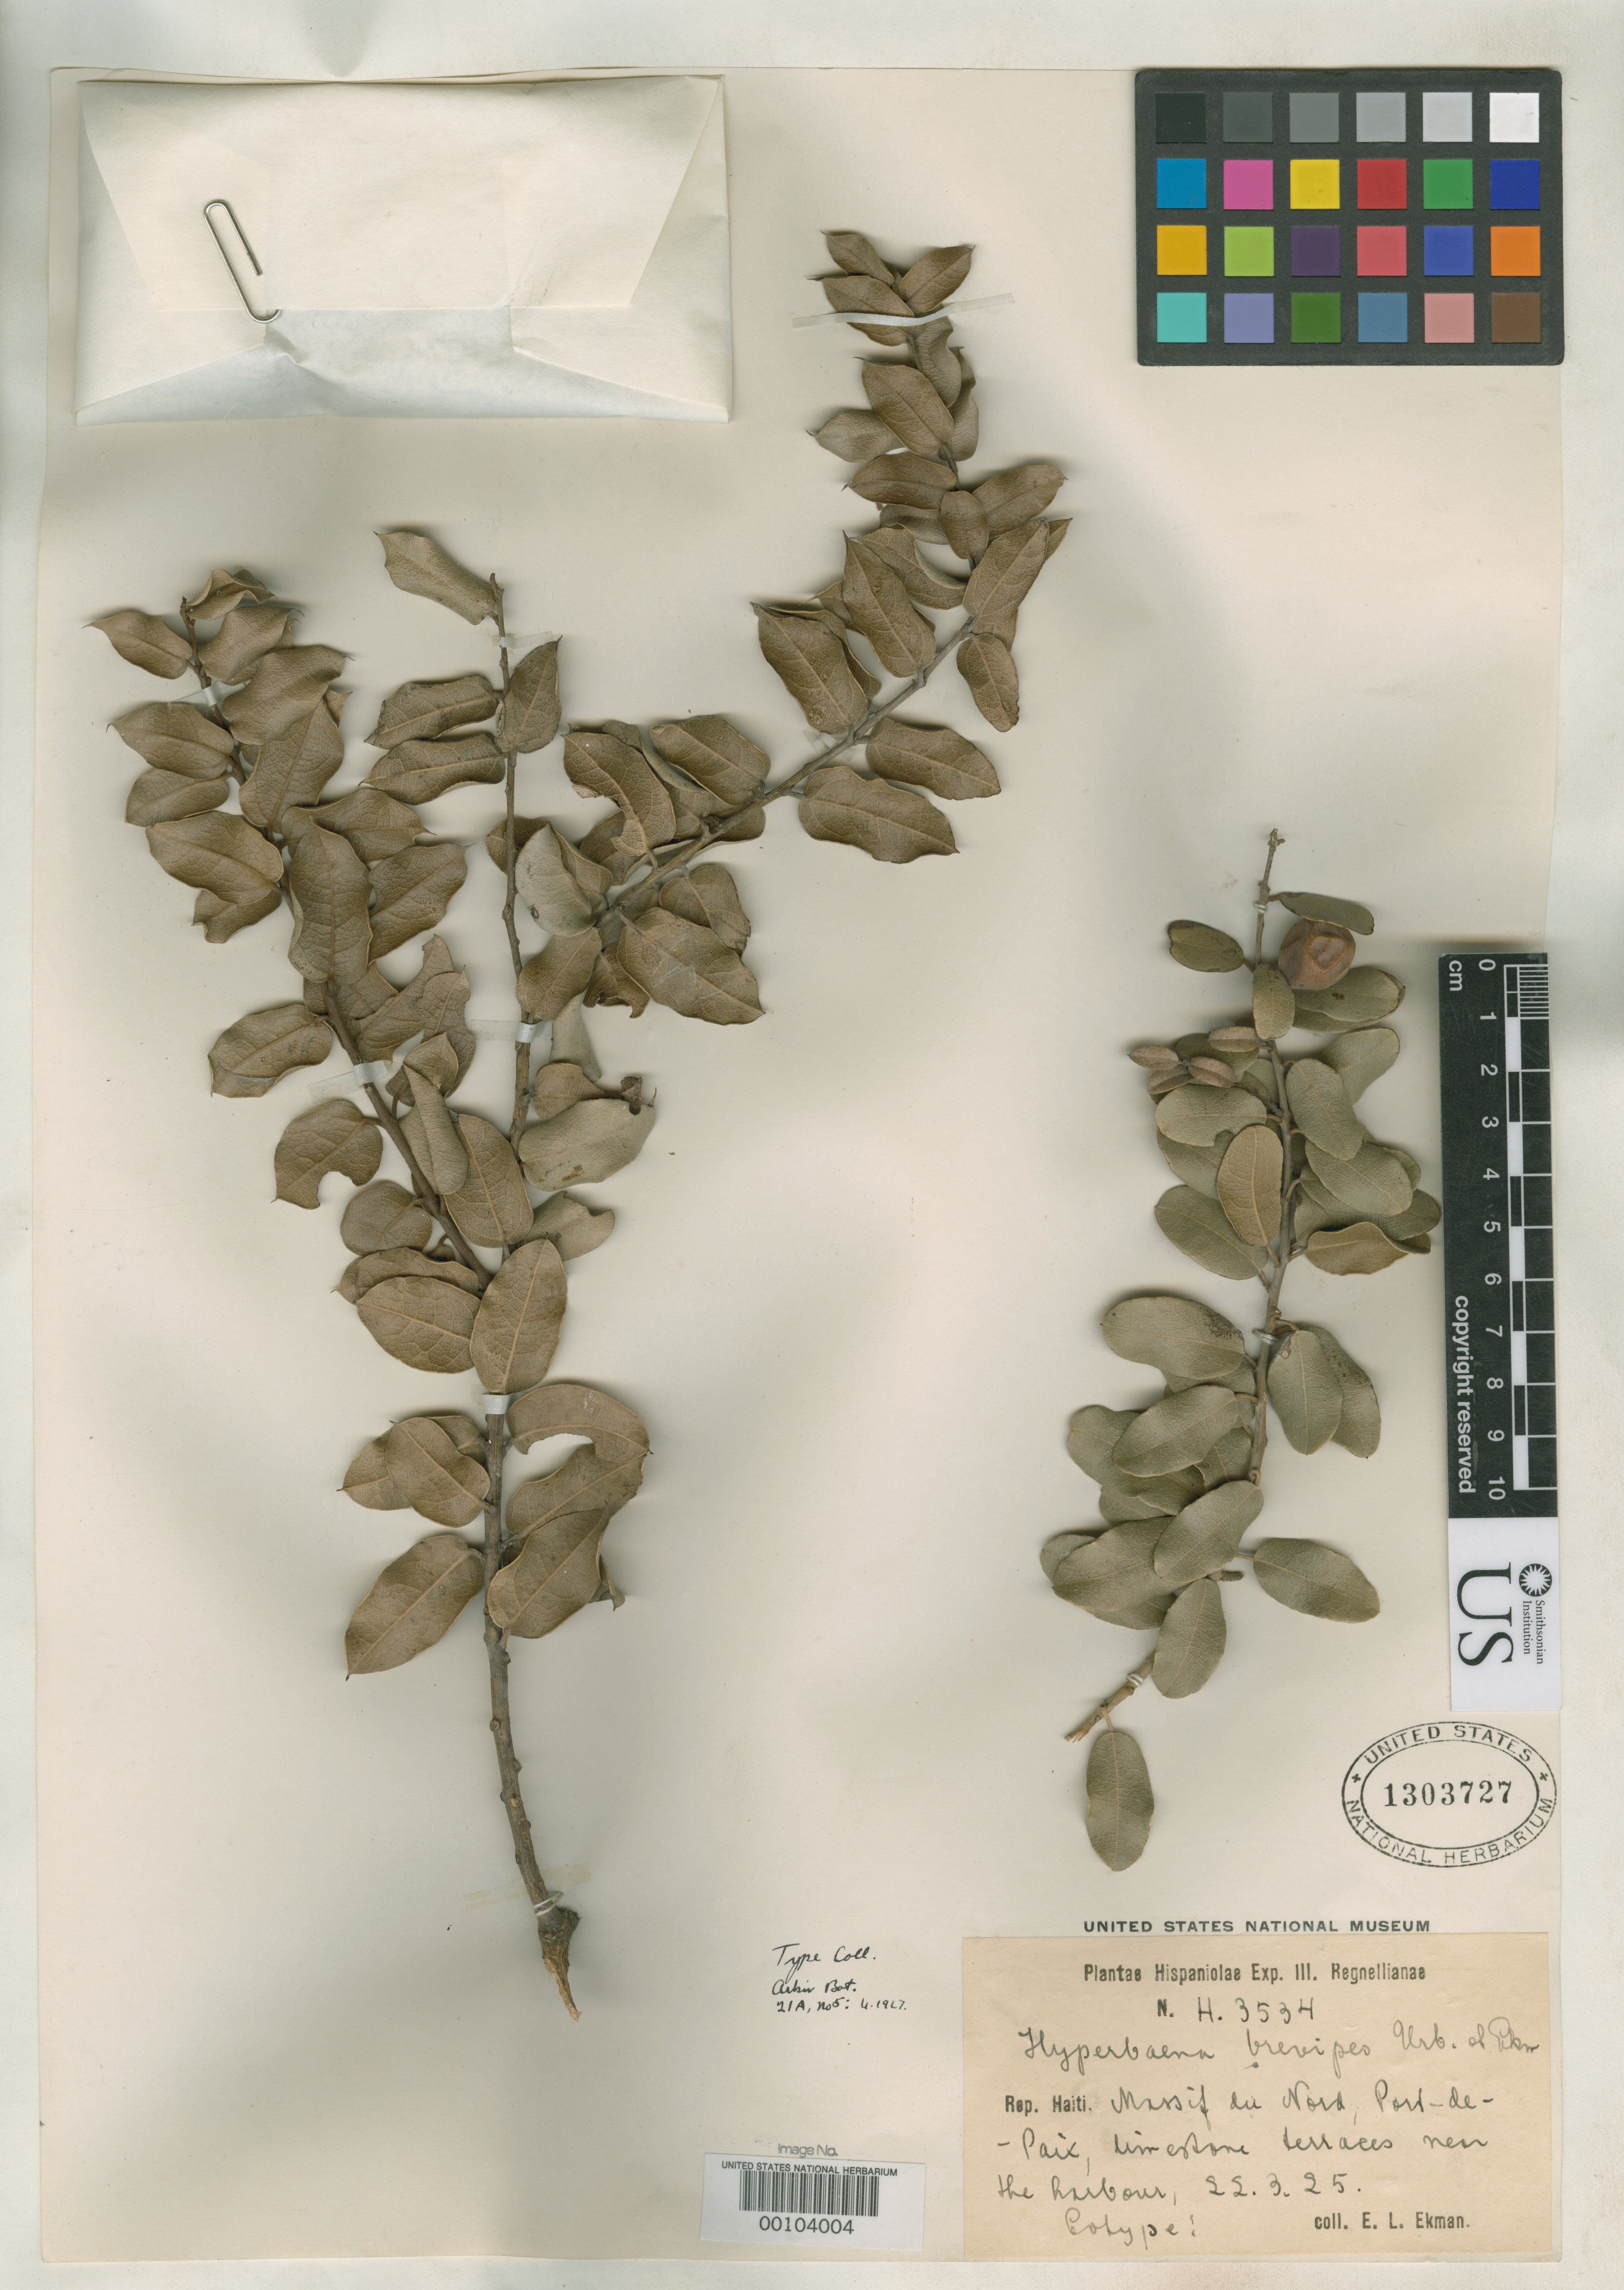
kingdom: Plantae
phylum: Tracheophyta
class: Magnoliopsida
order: Ranunculales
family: Menispermaceae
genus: Hyperbaena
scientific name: Hyperbaena brevipes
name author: Urb. & Ekman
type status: Isotype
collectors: E. L. Ekman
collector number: H 3534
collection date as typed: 22 Mar 1925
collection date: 1925-03-22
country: Haiti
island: Hispaniola Island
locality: Port-au-paix, Vallee des Troisrivieres.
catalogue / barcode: US 1303727